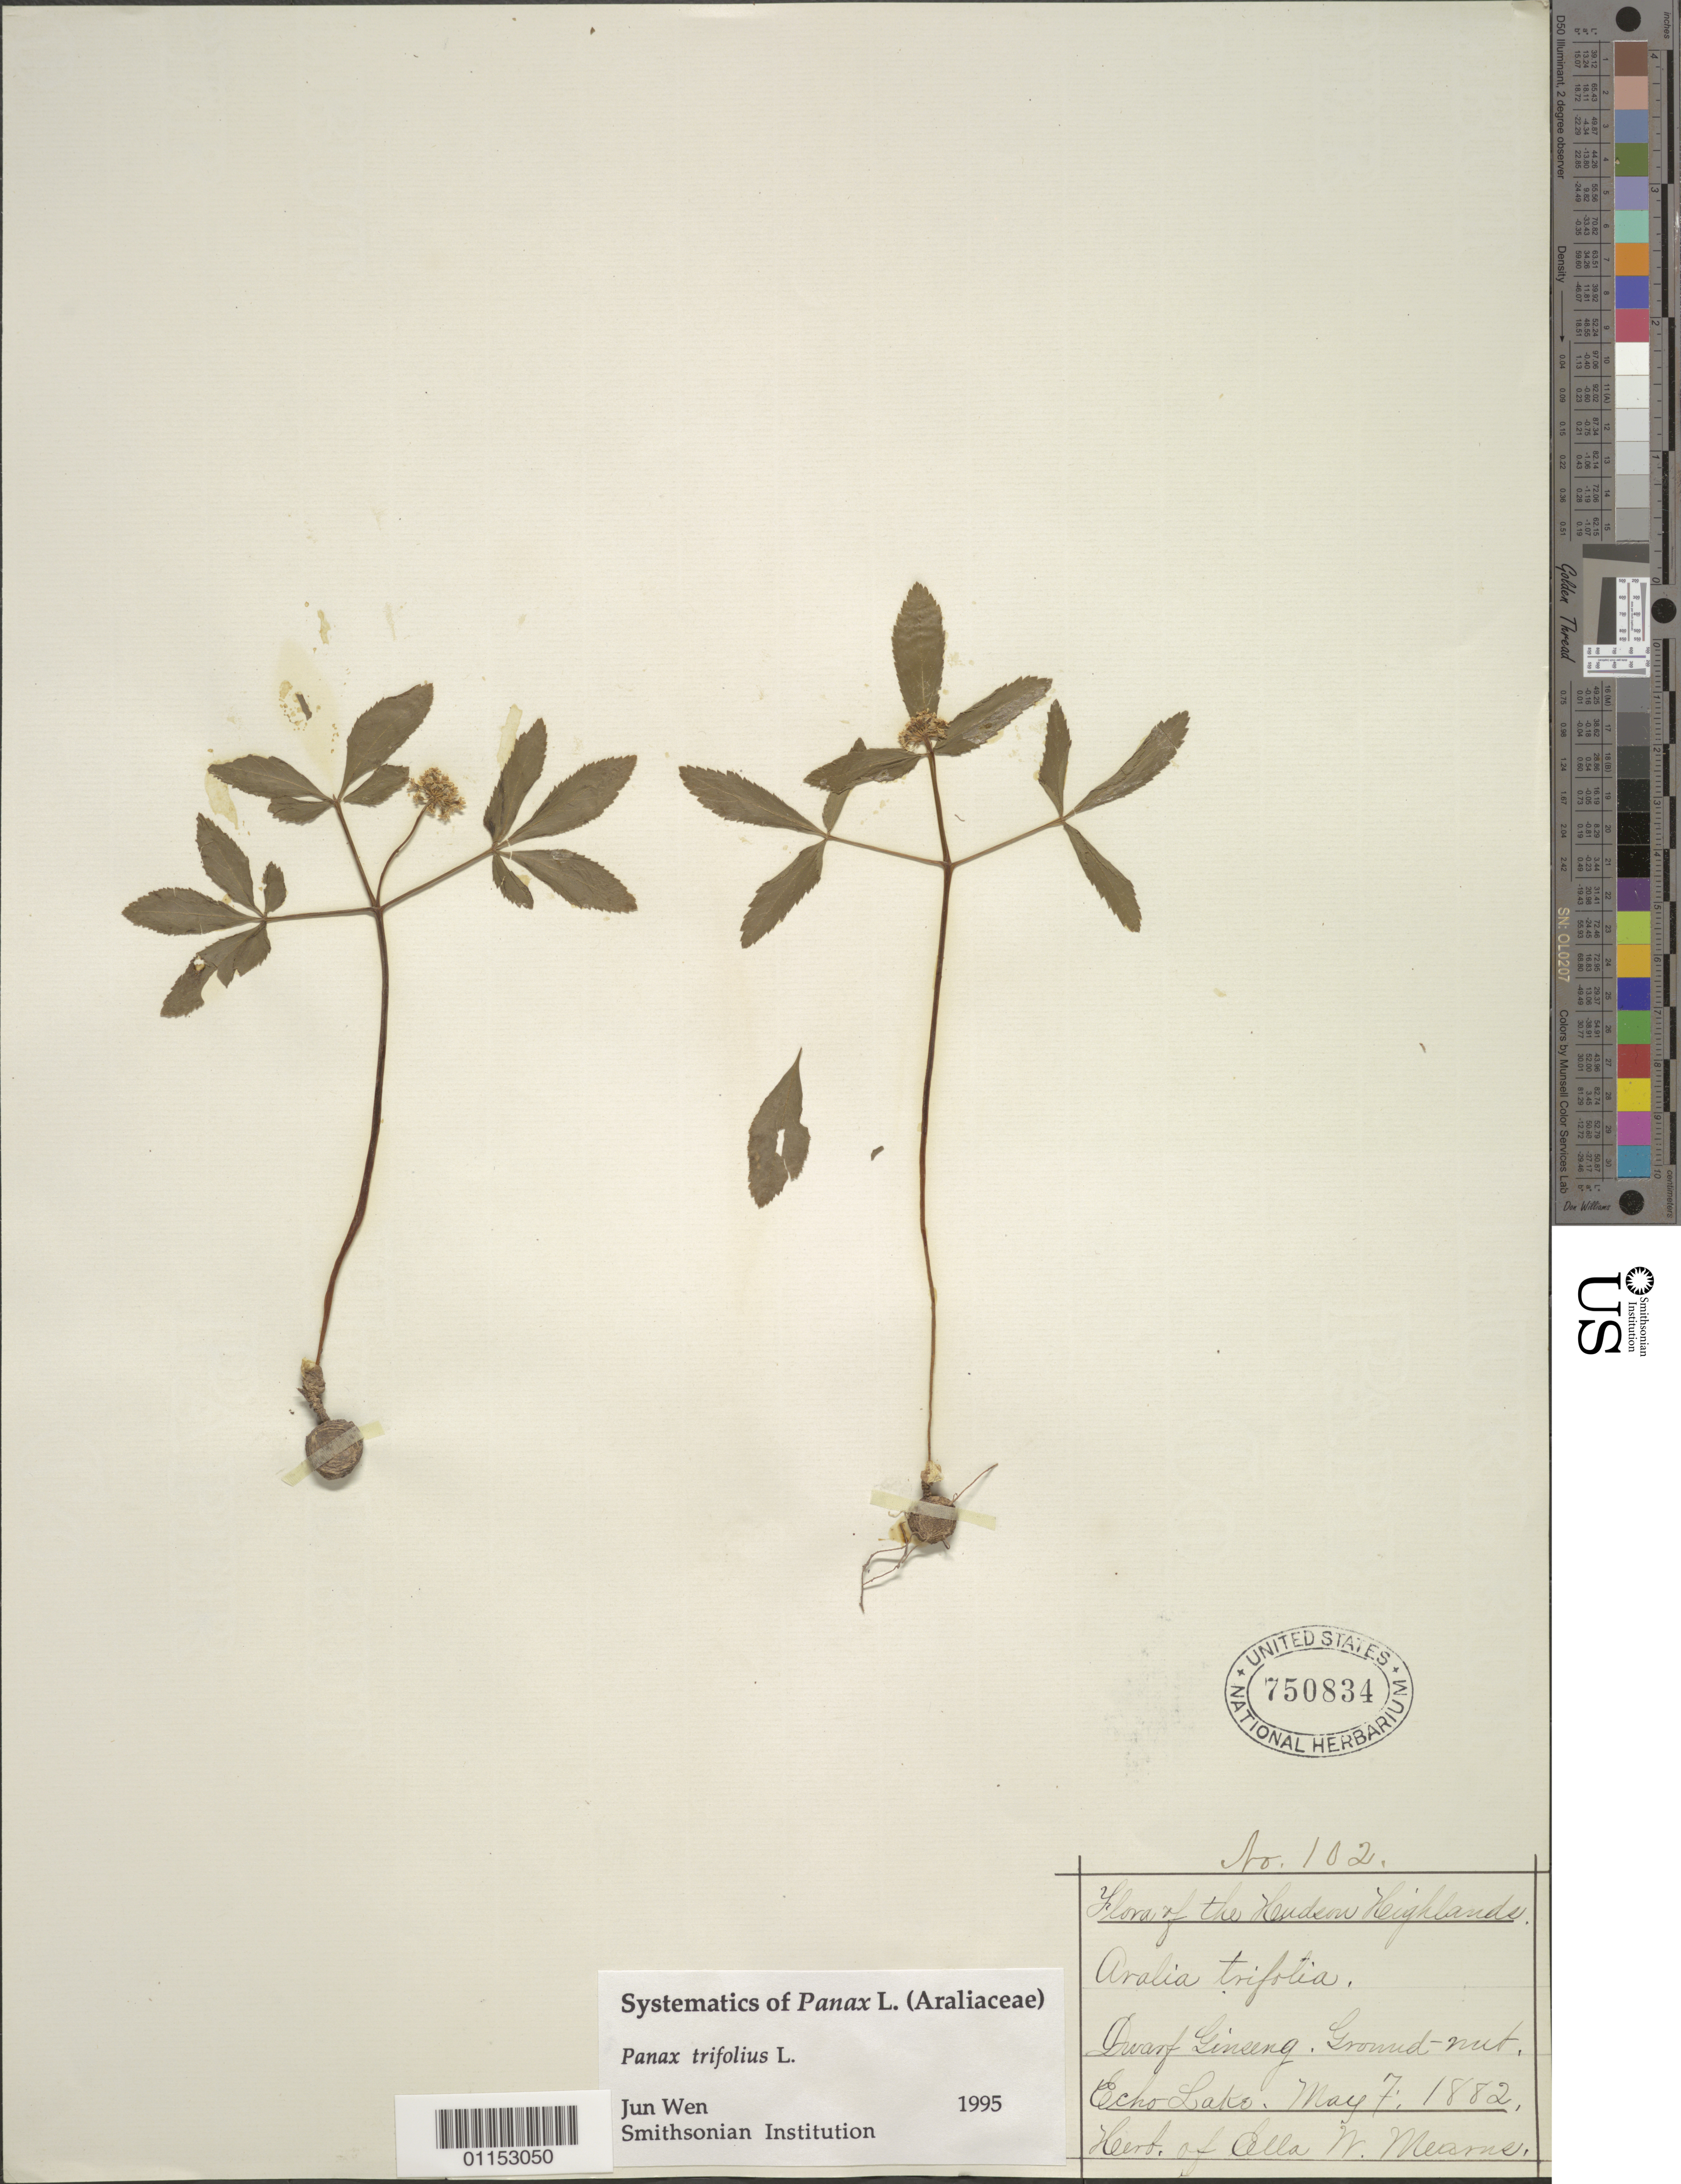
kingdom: Plantae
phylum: Tracheophyta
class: Magnoliopsida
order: Apiales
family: Araliaceae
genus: Panax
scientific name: Panax trifolius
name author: L.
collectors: E. A. Mearns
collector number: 102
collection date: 1882-05-07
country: Canada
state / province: Ontario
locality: Echo Lake.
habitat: Groundnut.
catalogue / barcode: US 750834